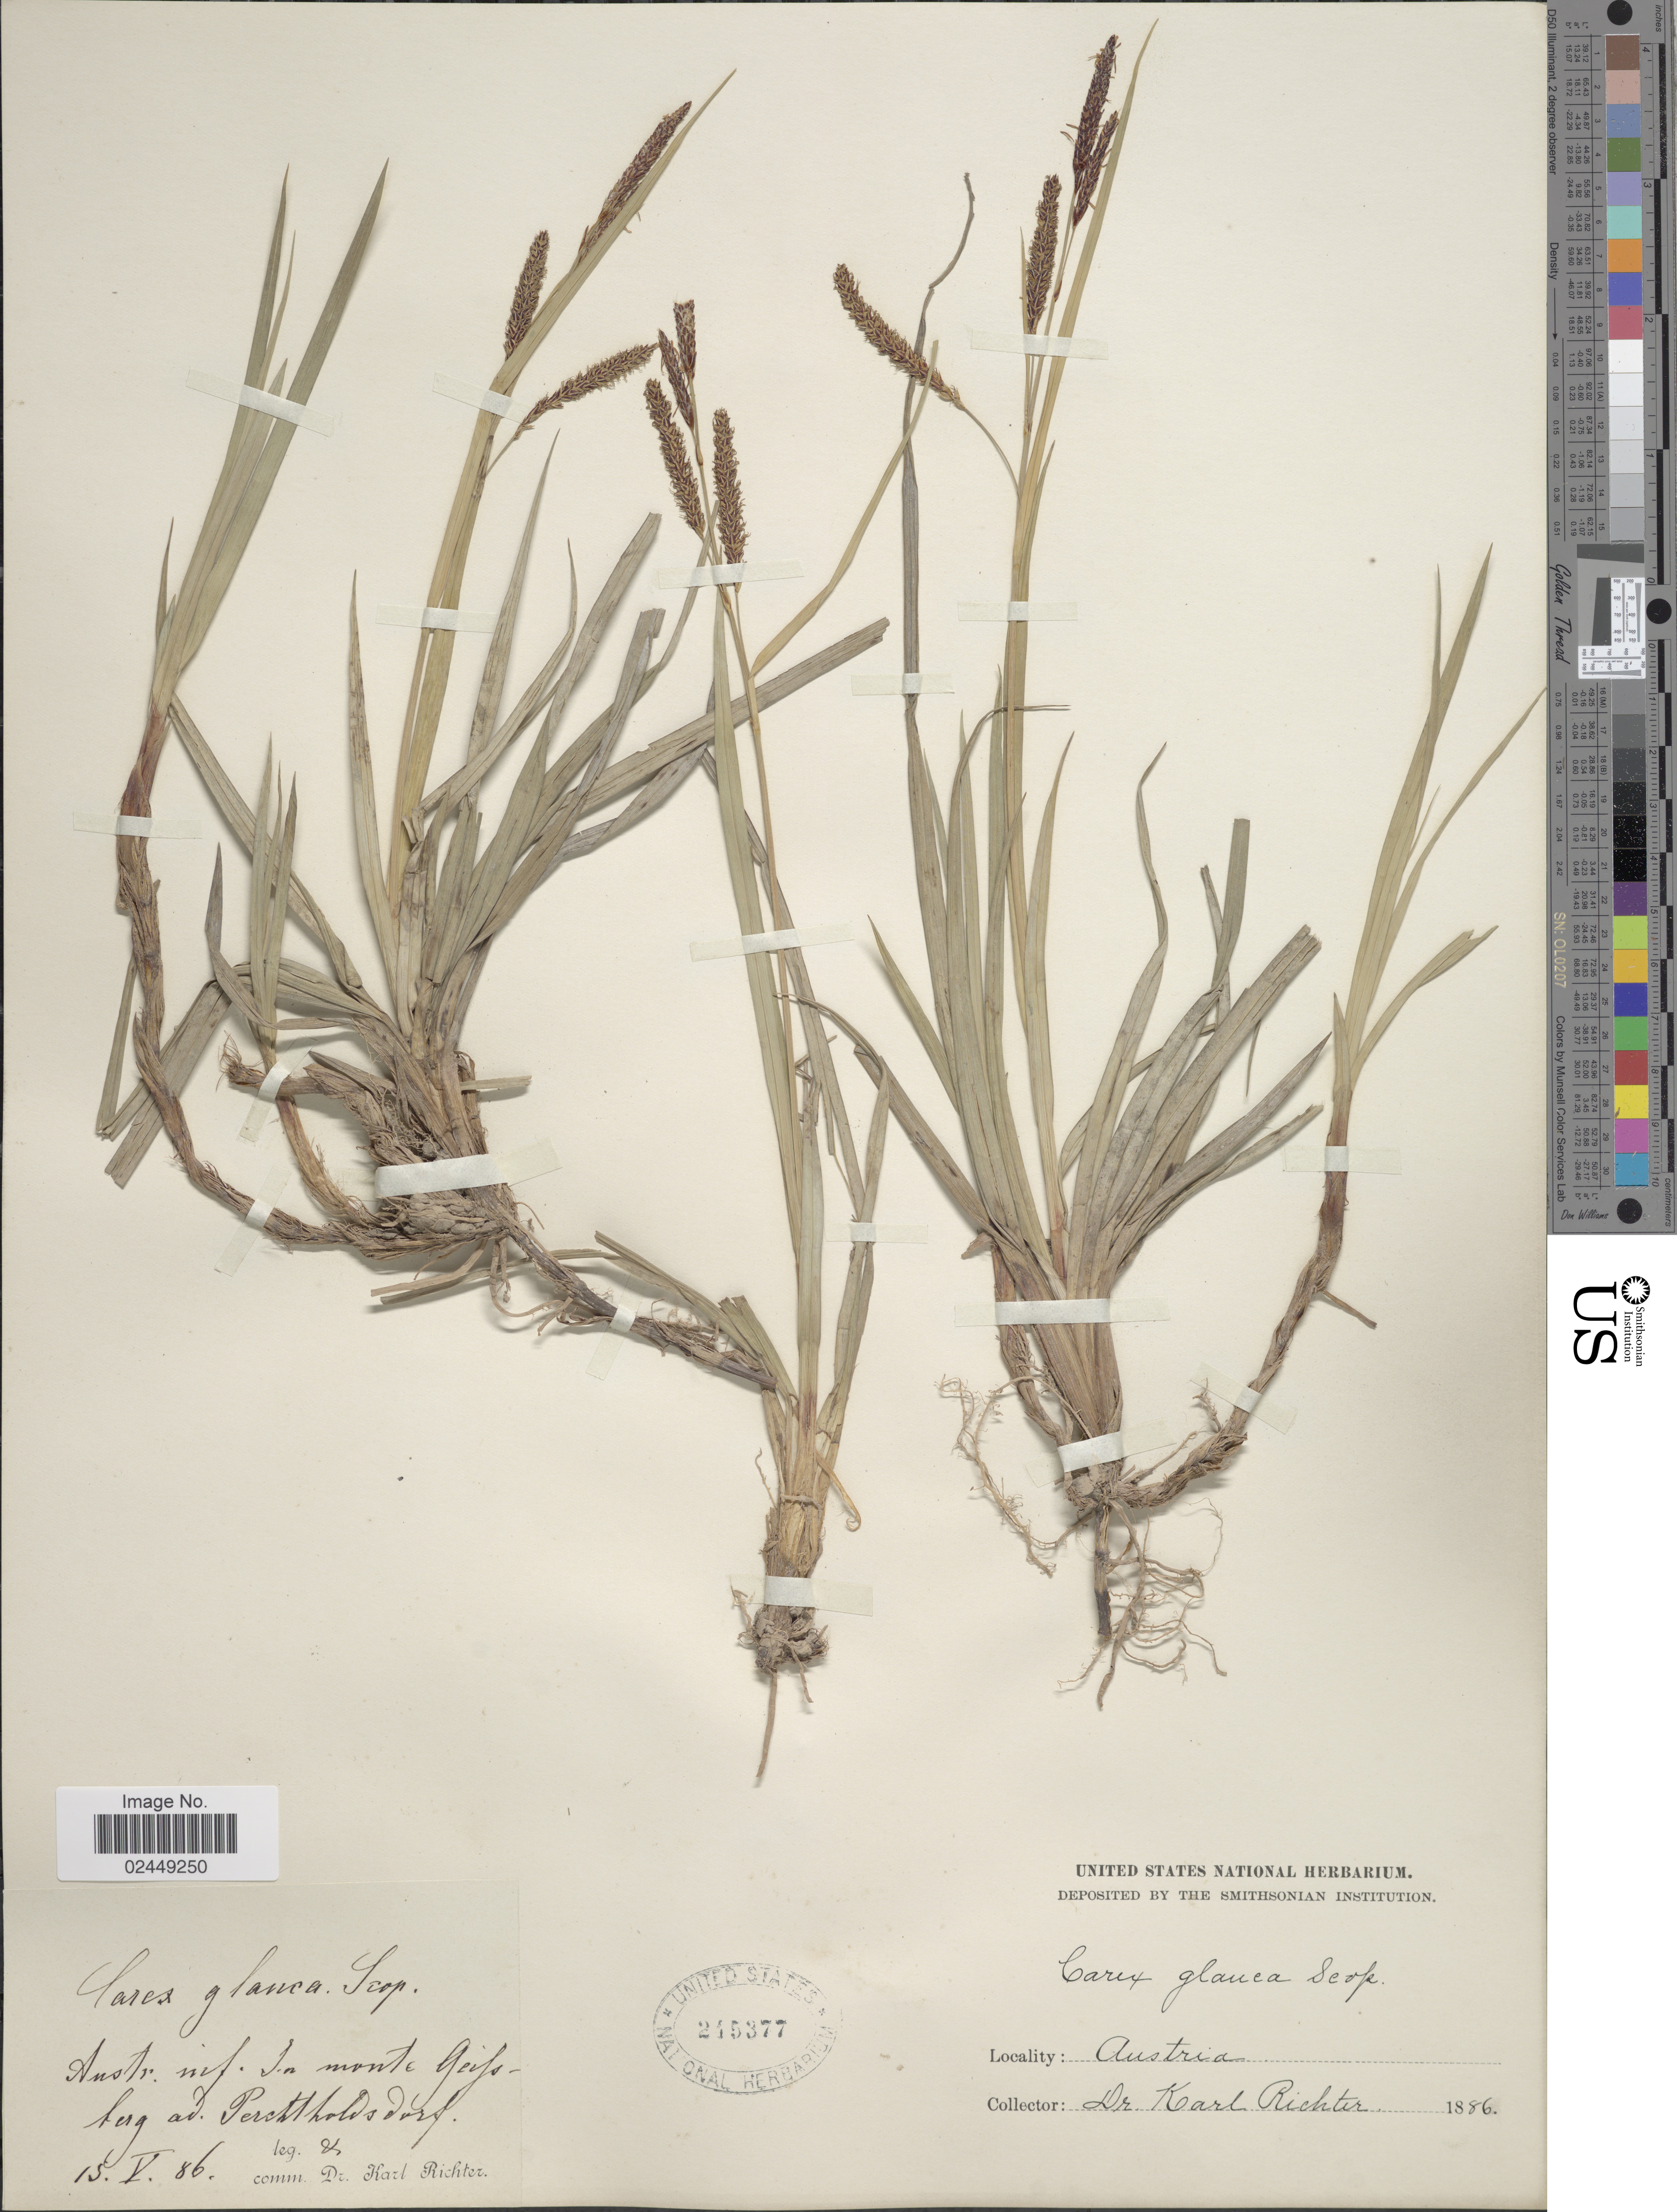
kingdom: Plantae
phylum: Tracheophyta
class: Liliopsida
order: Poales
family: Cyperaceae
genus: Carex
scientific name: Carex flacca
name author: Schreb.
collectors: K. Richter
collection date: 1886-05-15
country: Austria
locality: Inf. in monte Geifsberg ad. Perchtholdsdurf [interpreted]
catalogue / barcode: US 245377